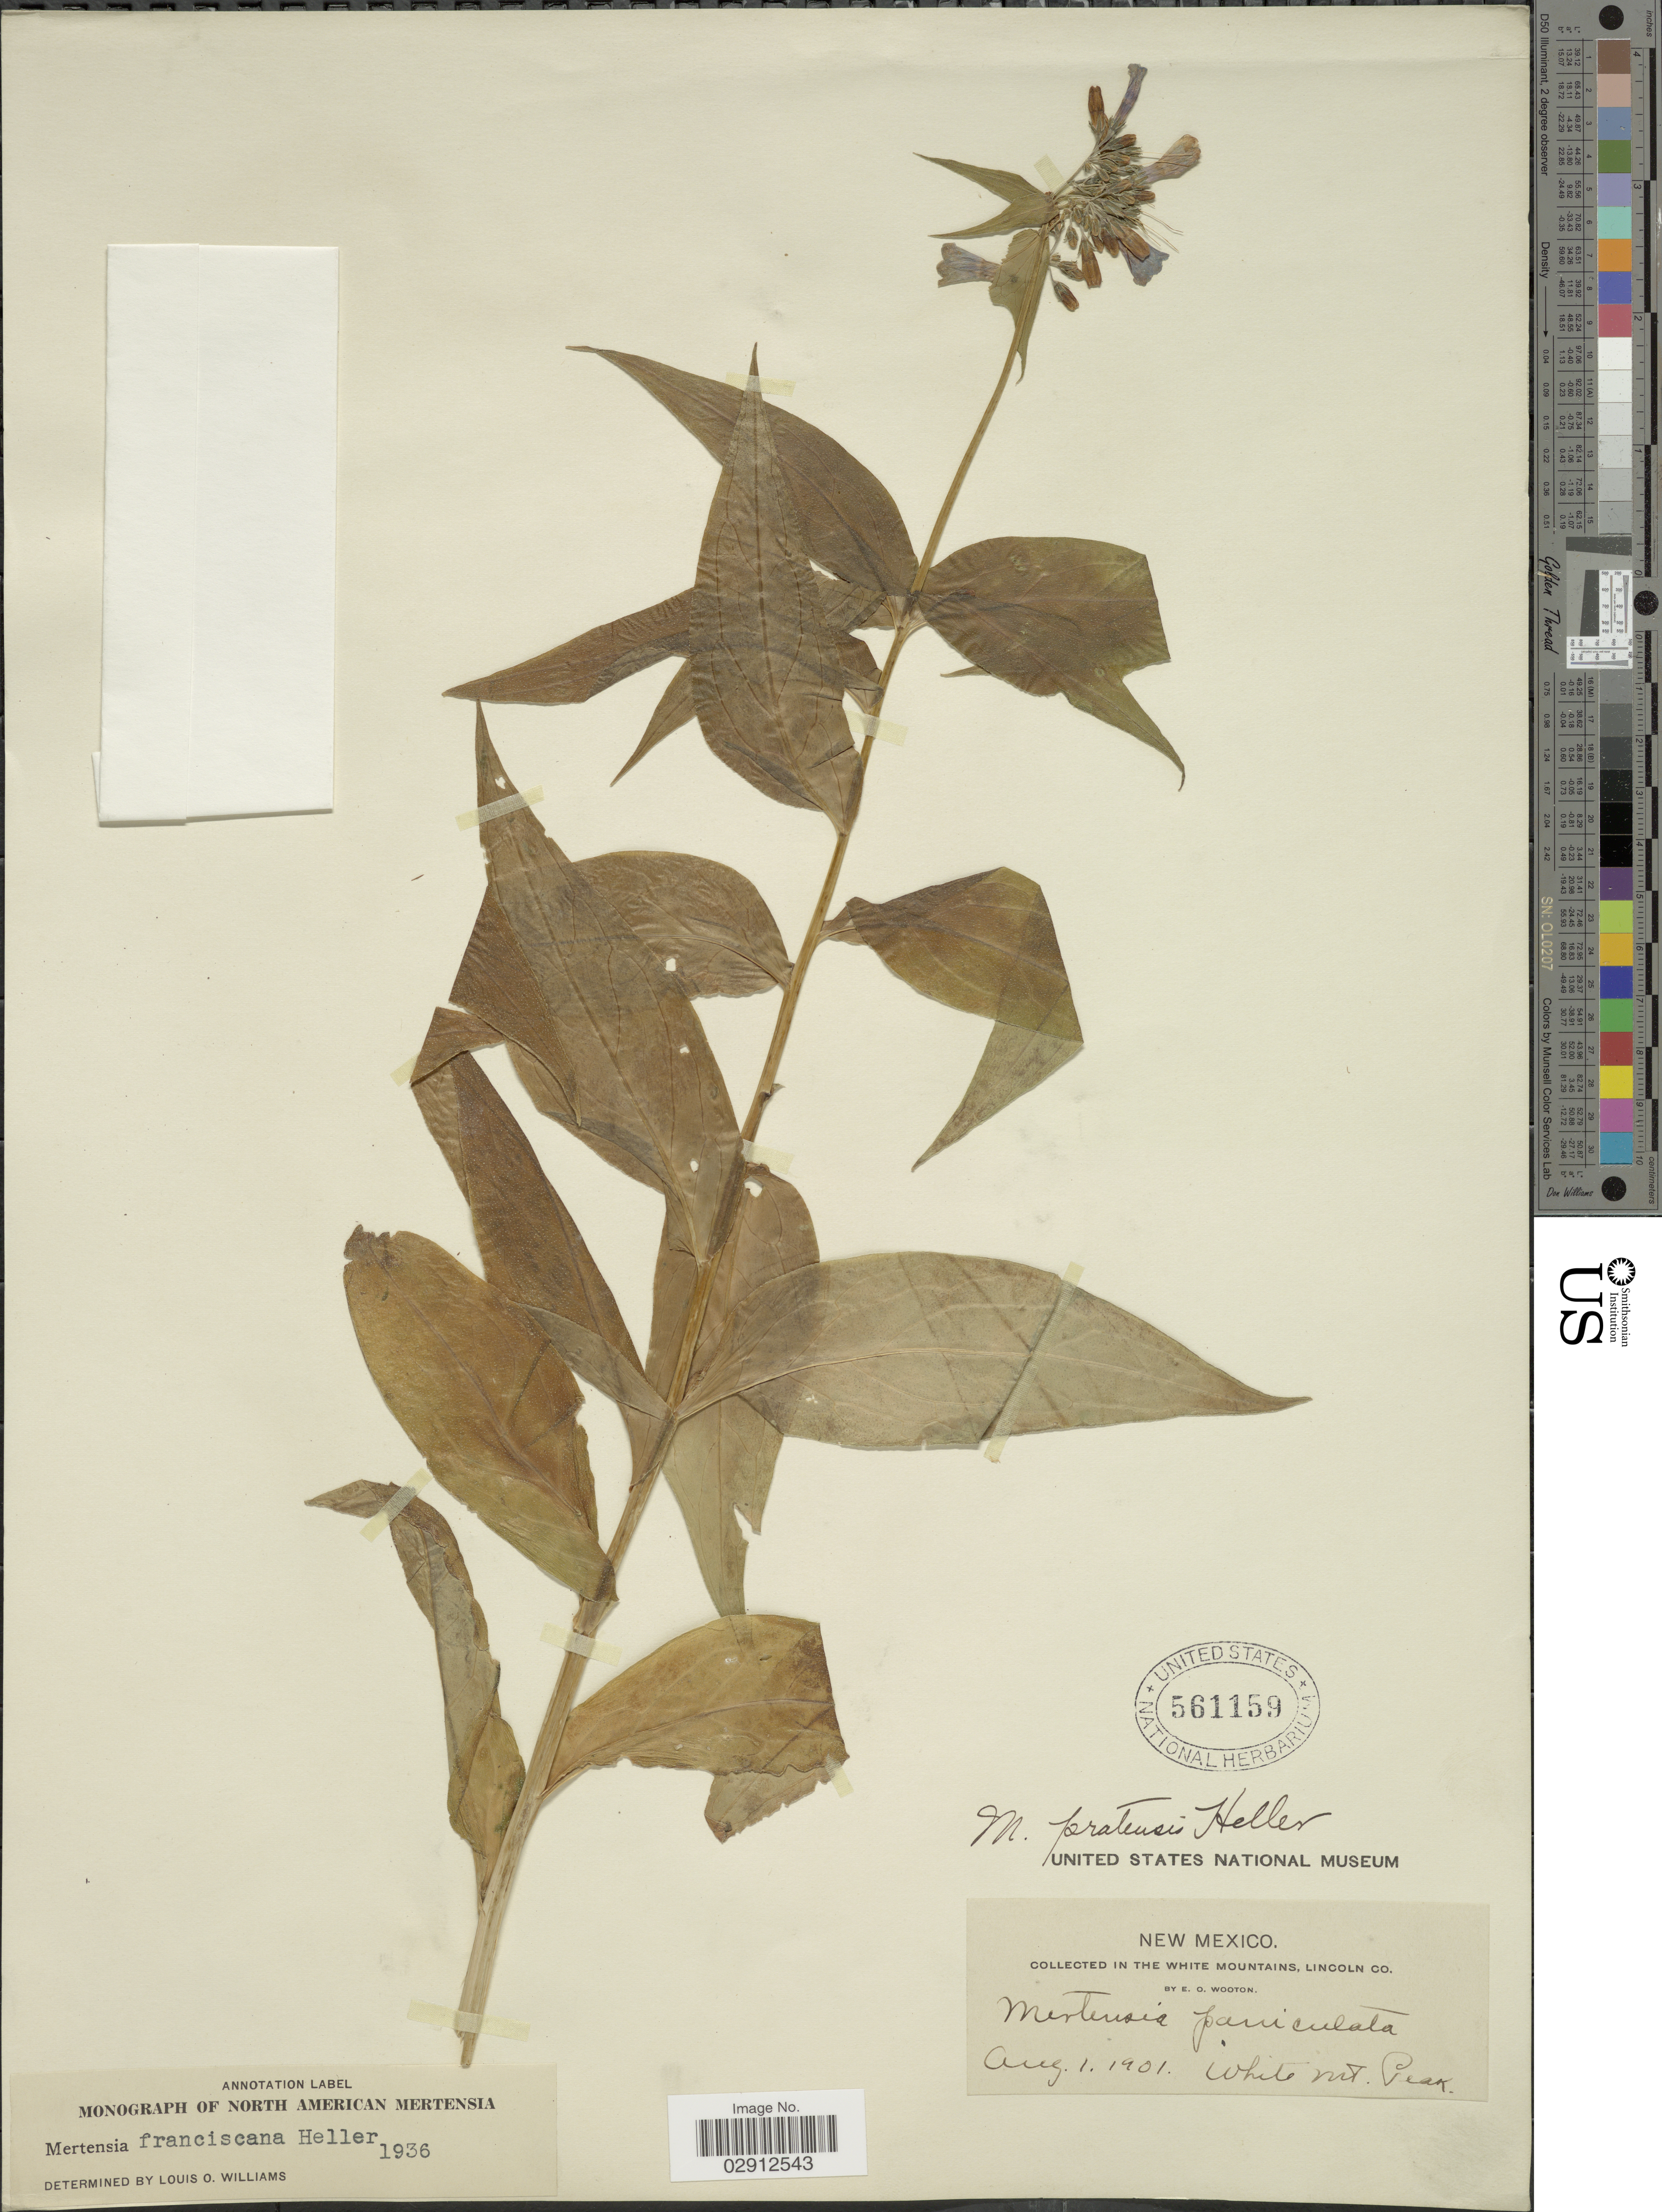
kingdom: Plantae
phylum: Tracheophyta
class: Magnoliopsida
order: Boraginales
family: Boraginaceae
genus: Mertensia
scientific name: Mertensia franciscana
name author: A. Heller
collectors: E. O. Wooton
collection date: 1901-08-01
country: United States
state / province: New Mexico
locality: In The White Mountain, Lincoln Co., White Mt., Peak.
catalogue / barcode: US 561159